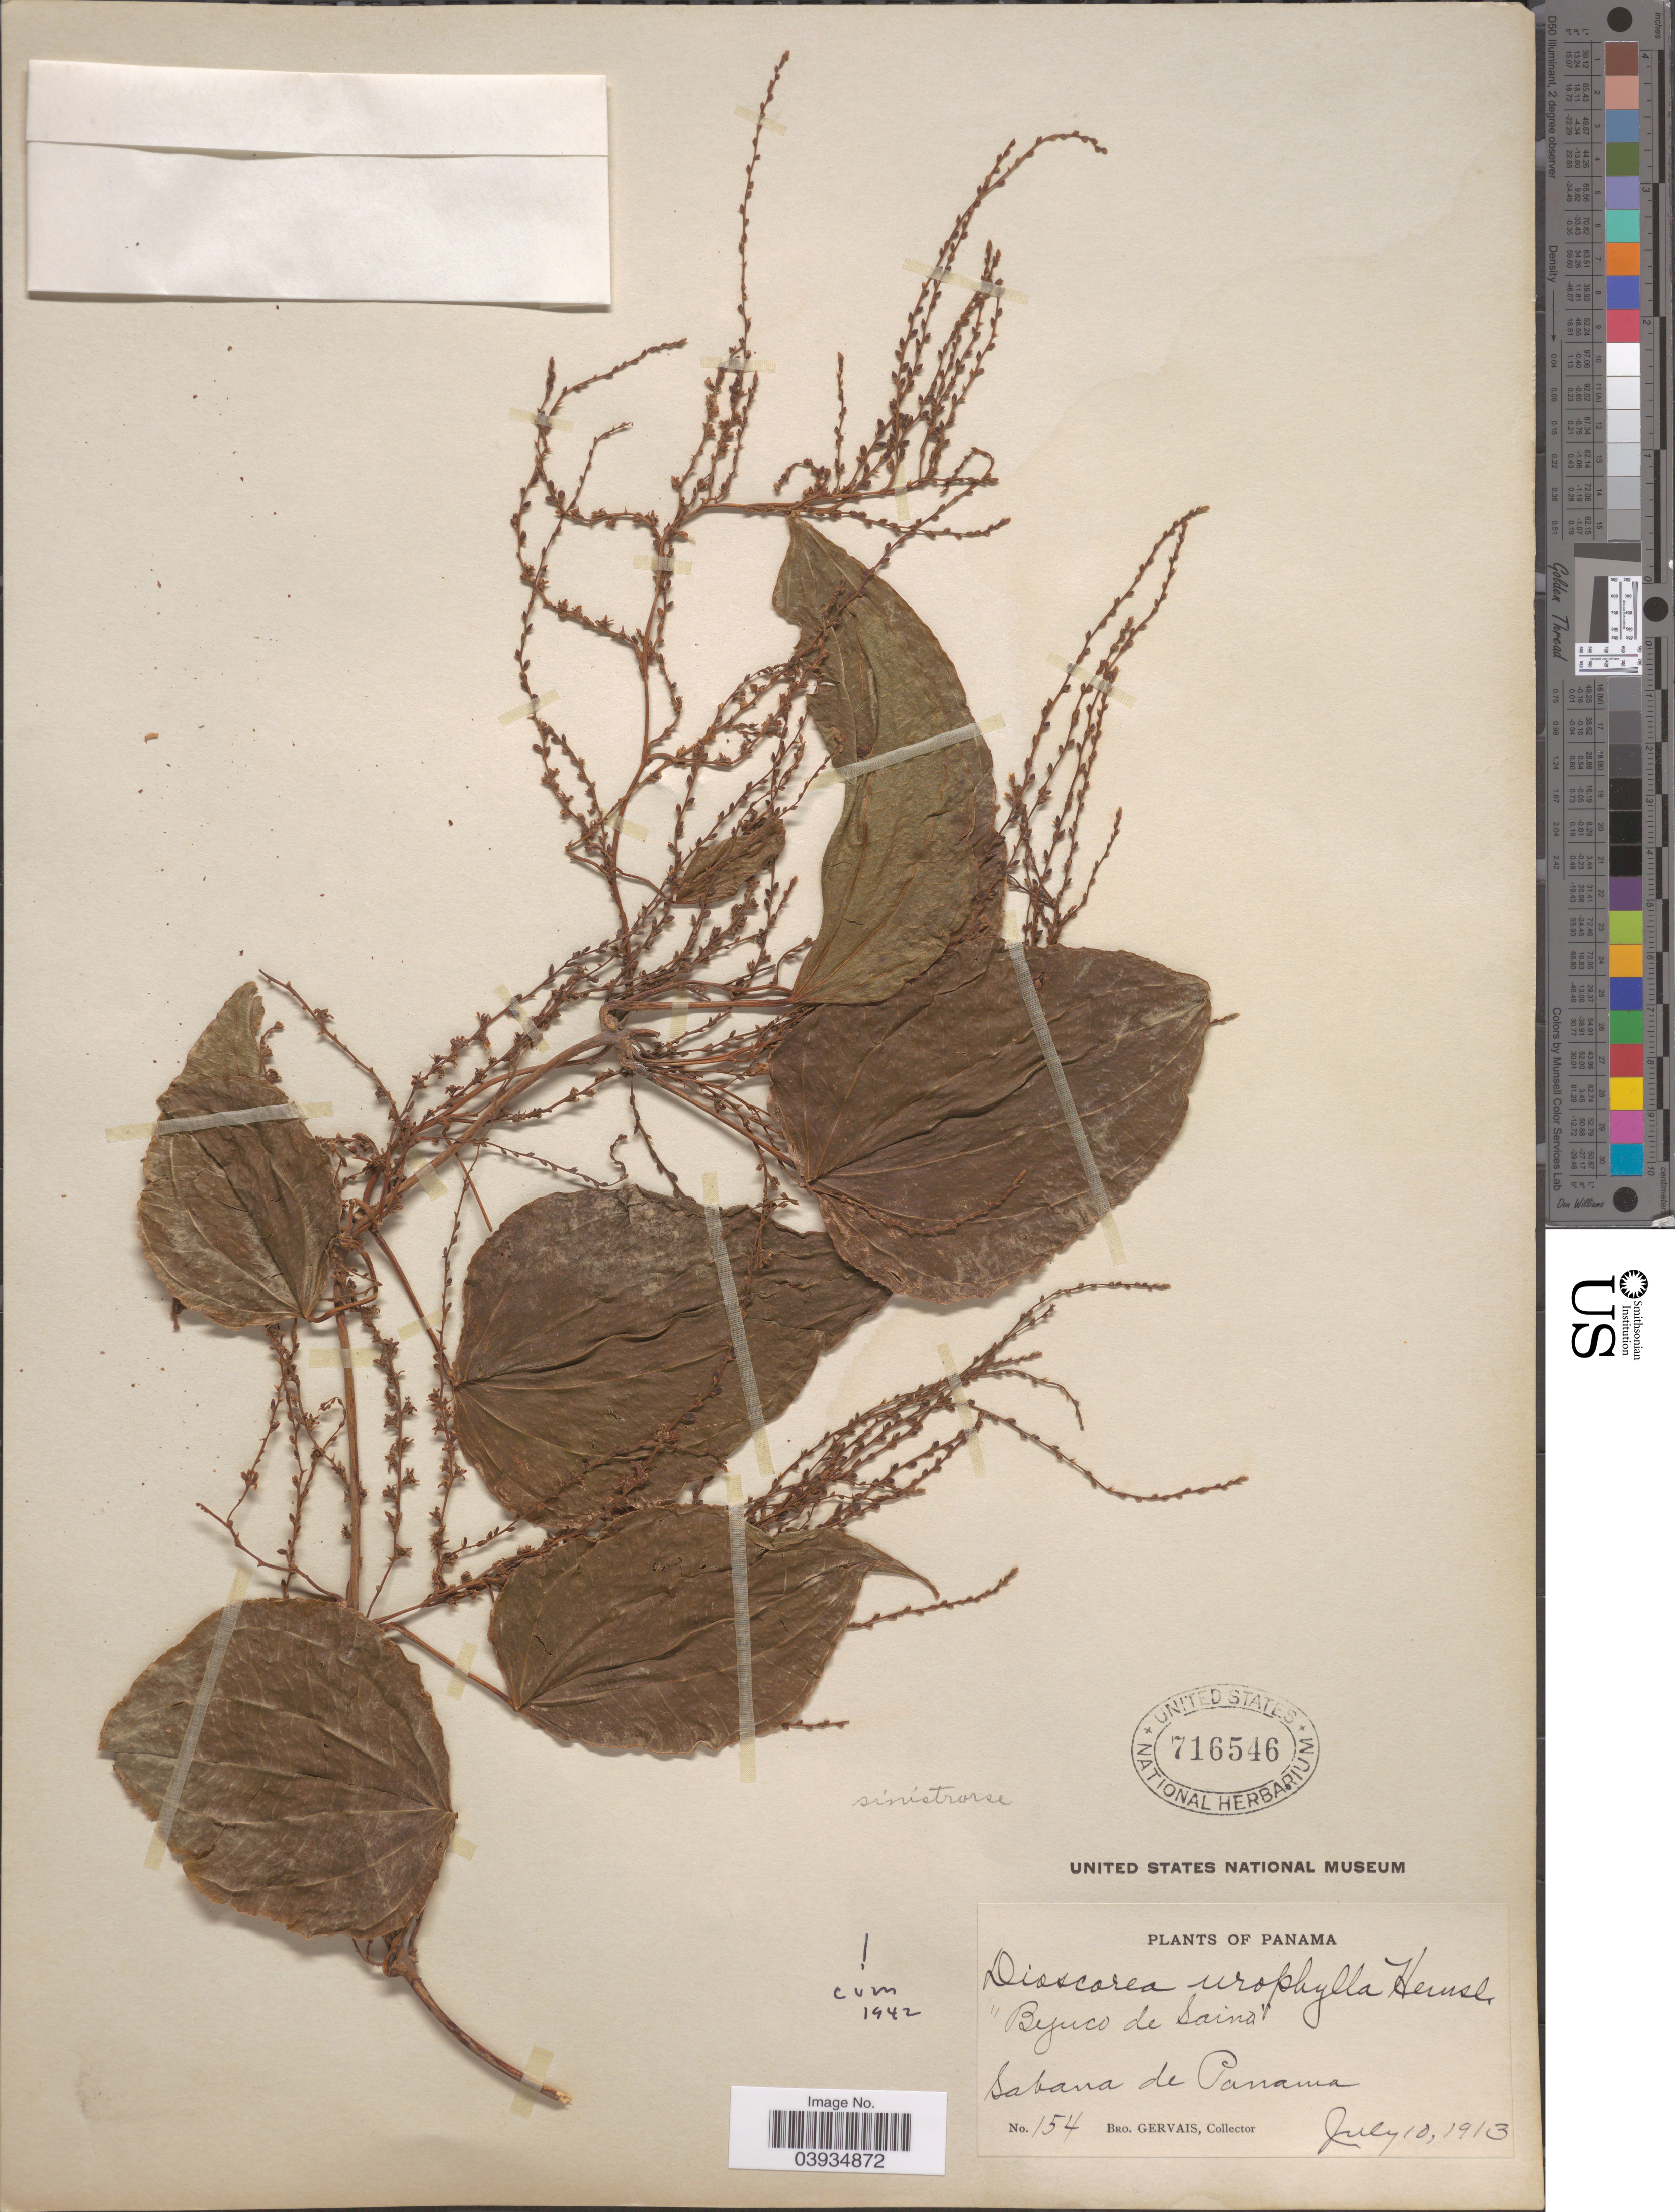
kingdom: Plantae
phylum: Tracheophyta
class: Liliopsida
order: Dioscoreales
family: Dioscoreaceae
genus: Dioscorea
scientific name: Dioscorea urophylla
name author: Hemsl.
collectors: B. Gervais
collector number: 154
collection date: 1913-07-10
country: Panama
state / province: Panamá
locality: Sabana de Panama.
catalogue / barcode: US 716546